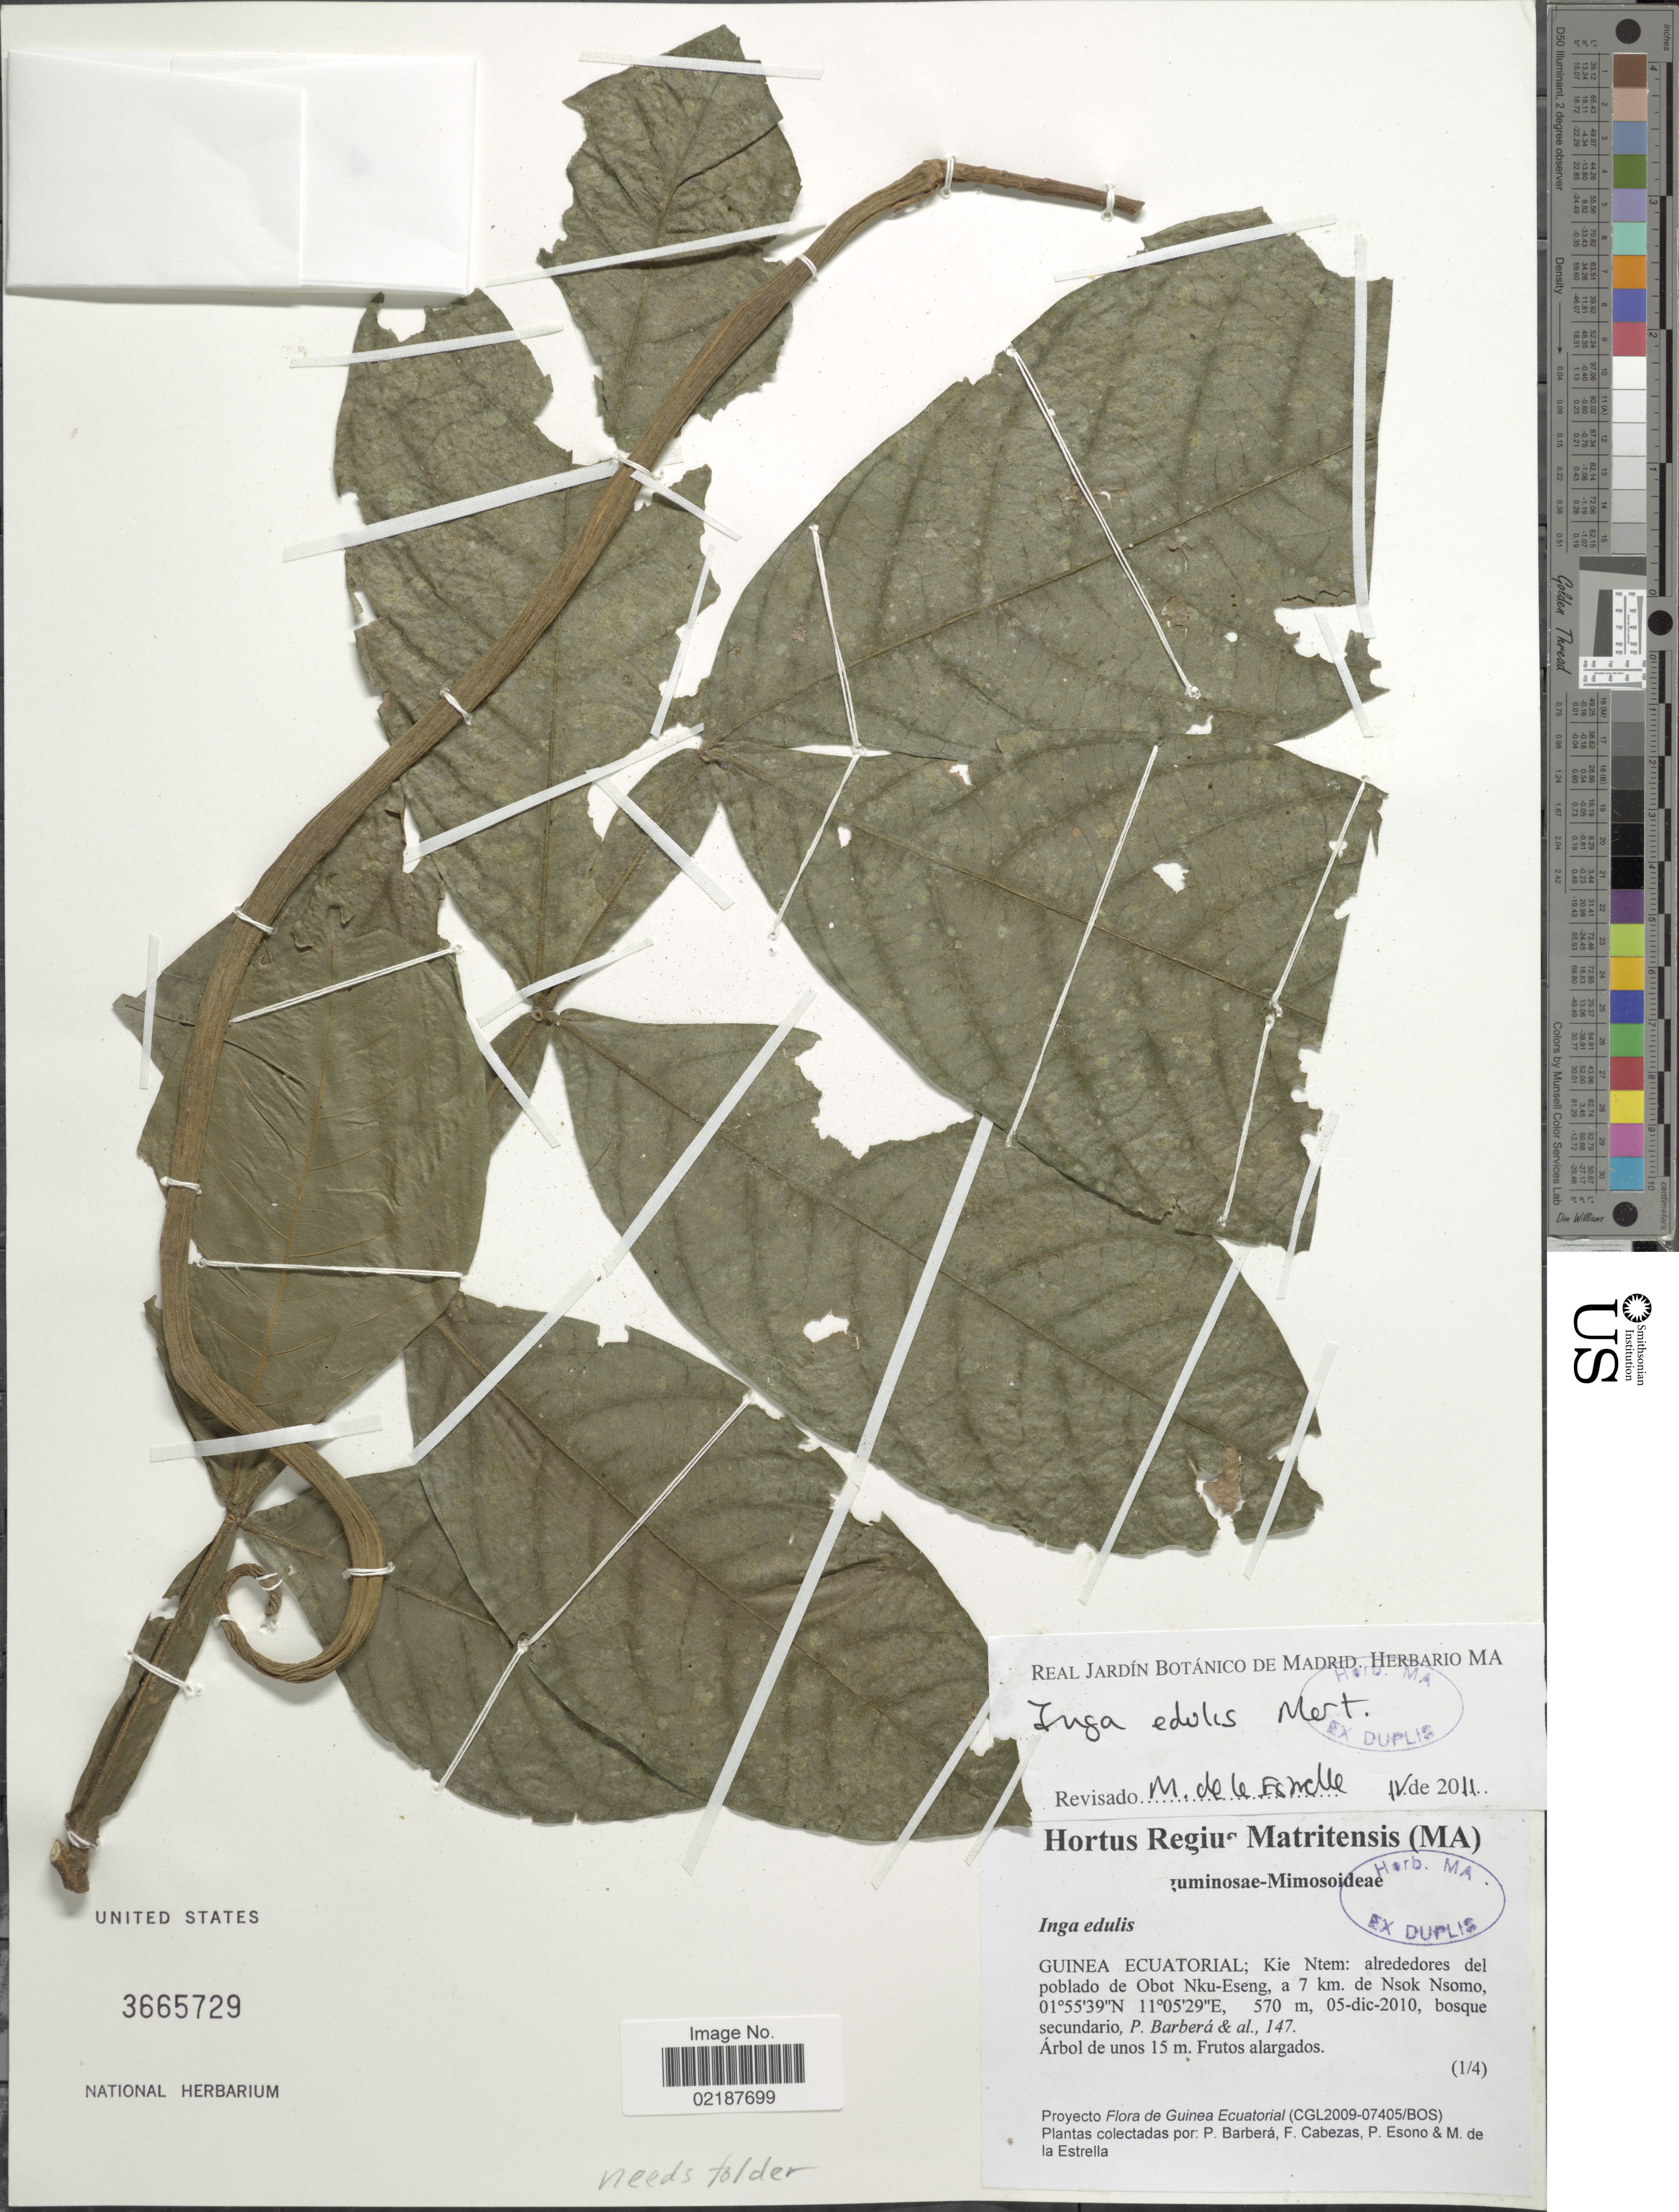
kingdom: Plantae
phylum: Tracheophyta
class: Magnoliopsida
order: Fabales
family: Fabaceae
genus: Inga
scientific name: Inga edulis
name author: Mart.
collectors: P. Barberá, F. Cabezas, P. Esono & M. de la Estrella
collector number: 147?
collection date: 2010-12-05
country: Equatorial Guinea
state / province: Kie-Ntem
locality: Alrededores del poblado de Obot Nku-Eseng, a 7 km de Nsok Nsomo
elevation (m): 570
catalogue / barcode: US 3665729